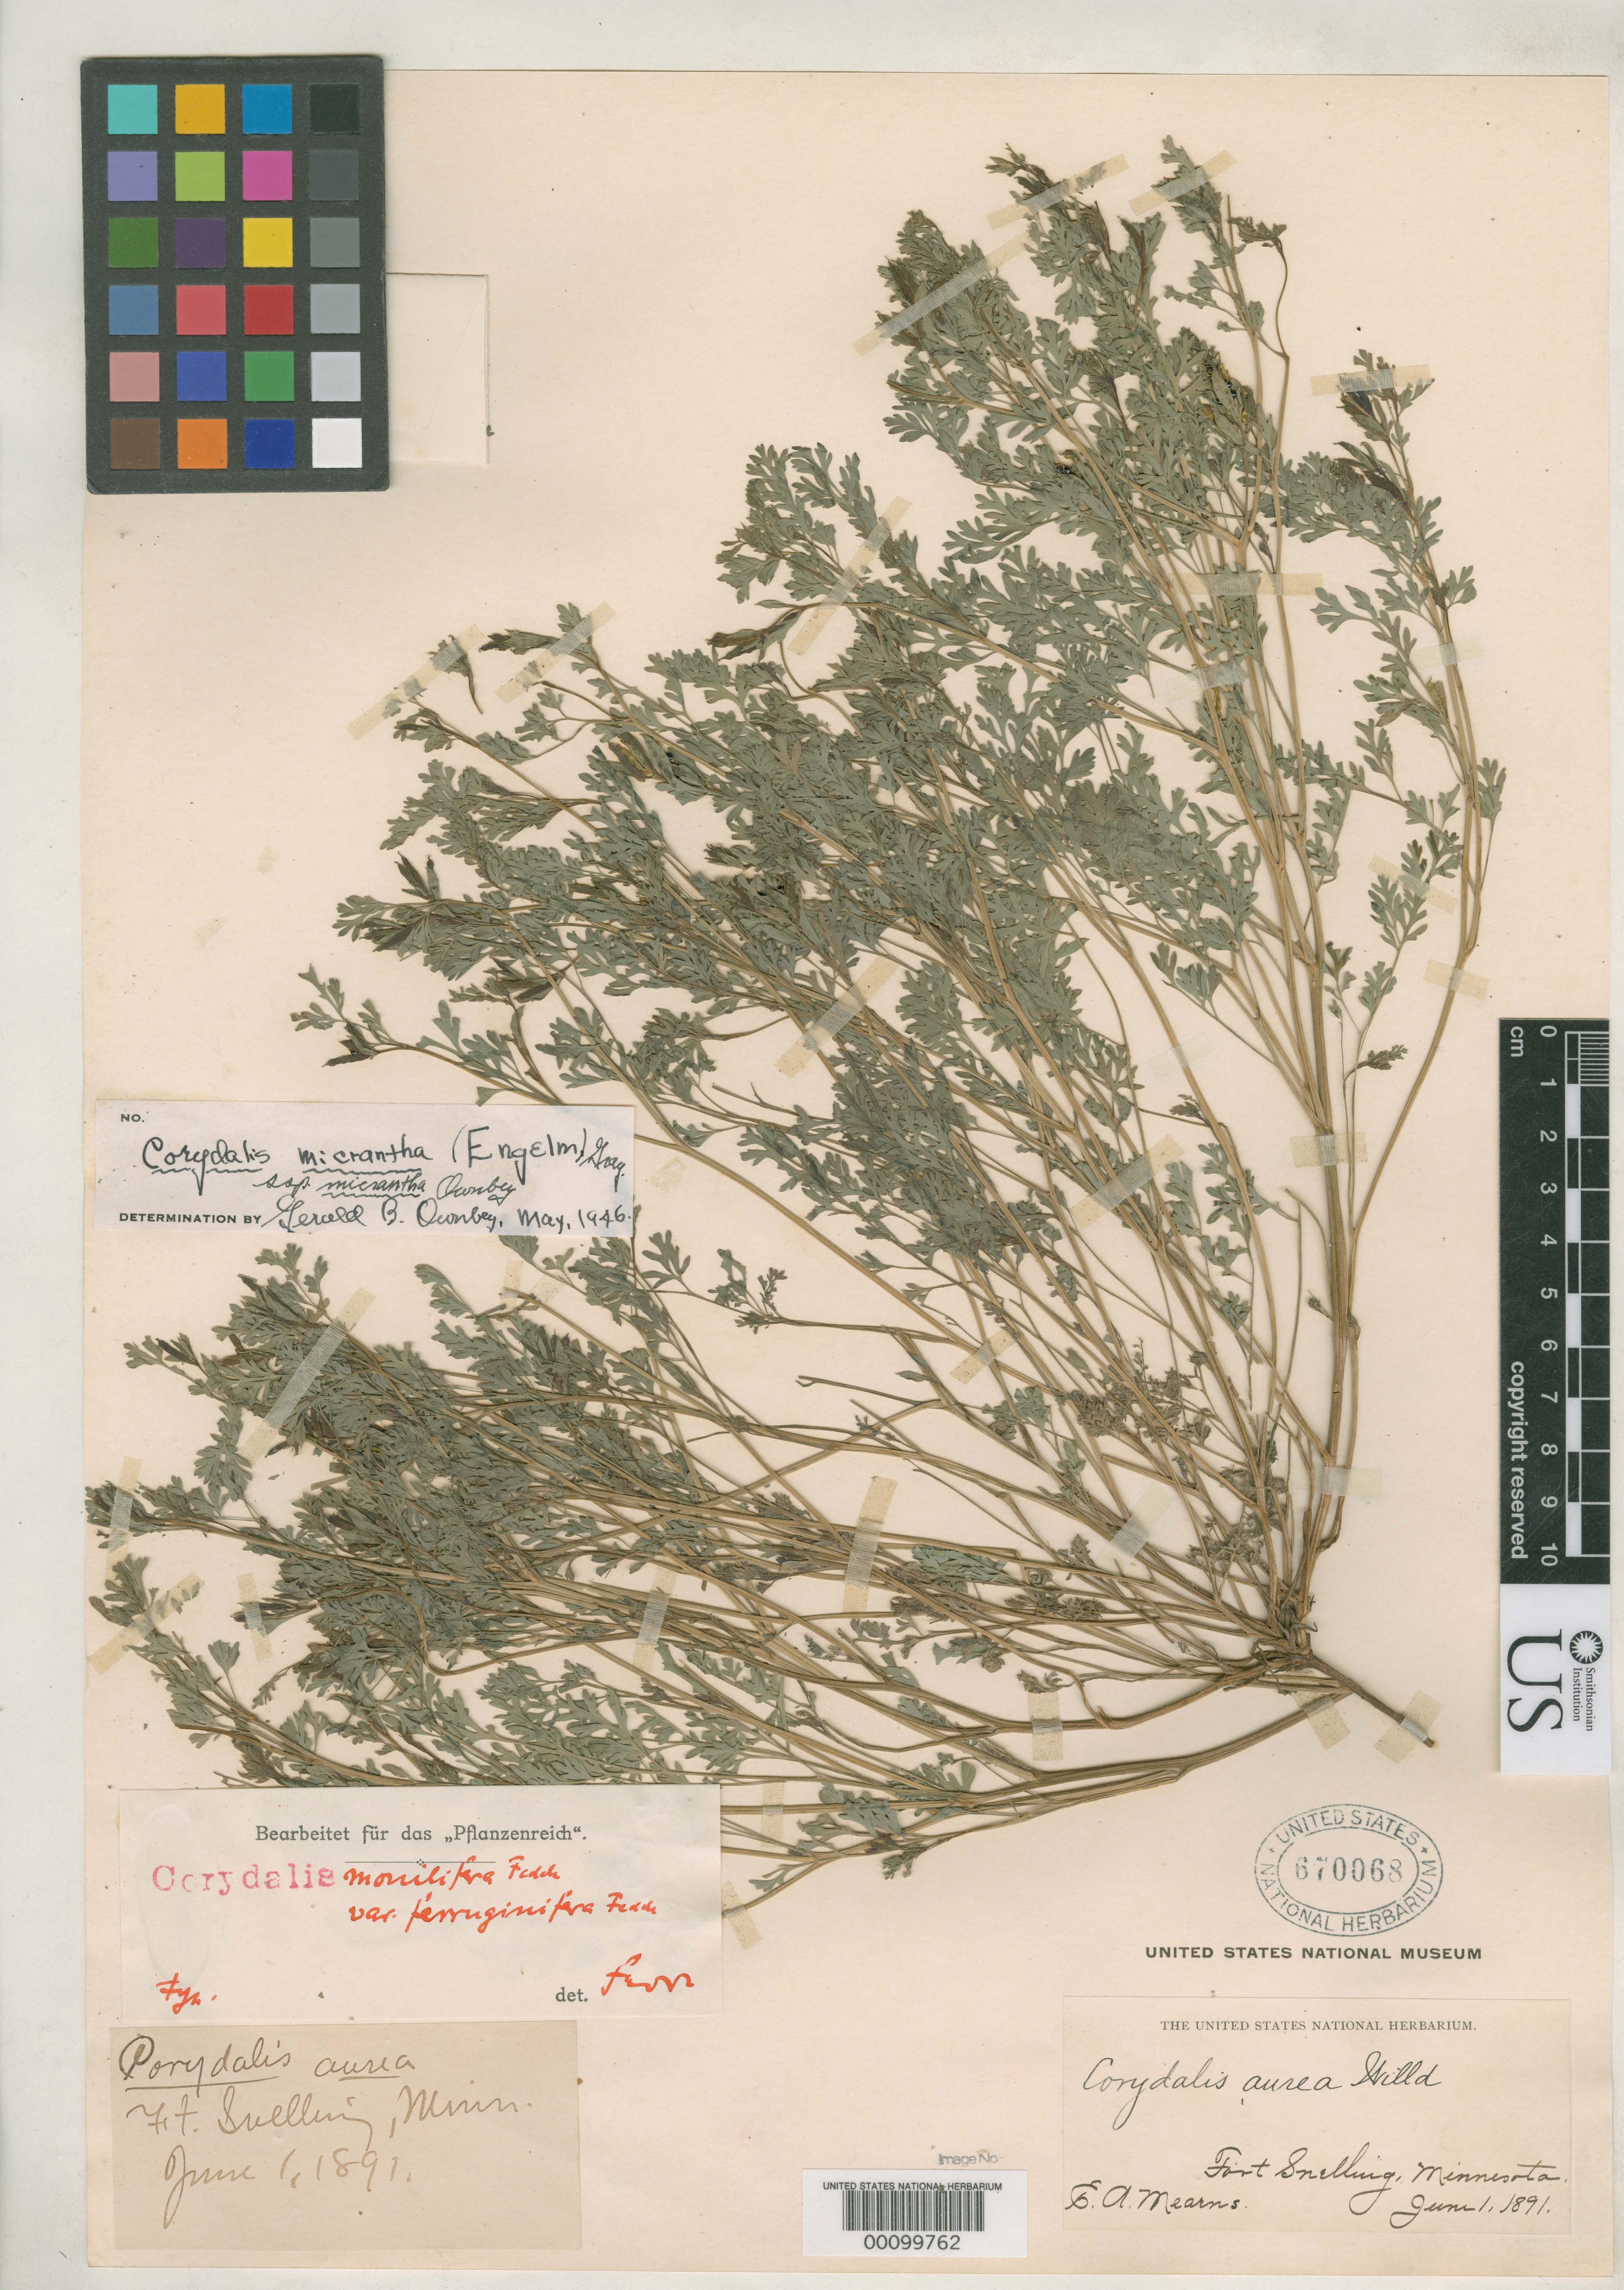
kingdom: Plantae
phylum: Tracheophyta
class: Magnoliopsida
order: Ranunculales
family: Papaveraceae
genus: Corydalis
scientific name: Corydalis monilifera var. ferruginifera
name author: Fedde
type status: Isotype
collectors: E. A. Mearns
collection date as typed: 01 Jun 1891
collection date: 1891-06-01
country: United States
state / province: Minnesota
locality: Fort Snelling.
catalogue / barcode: US 670068